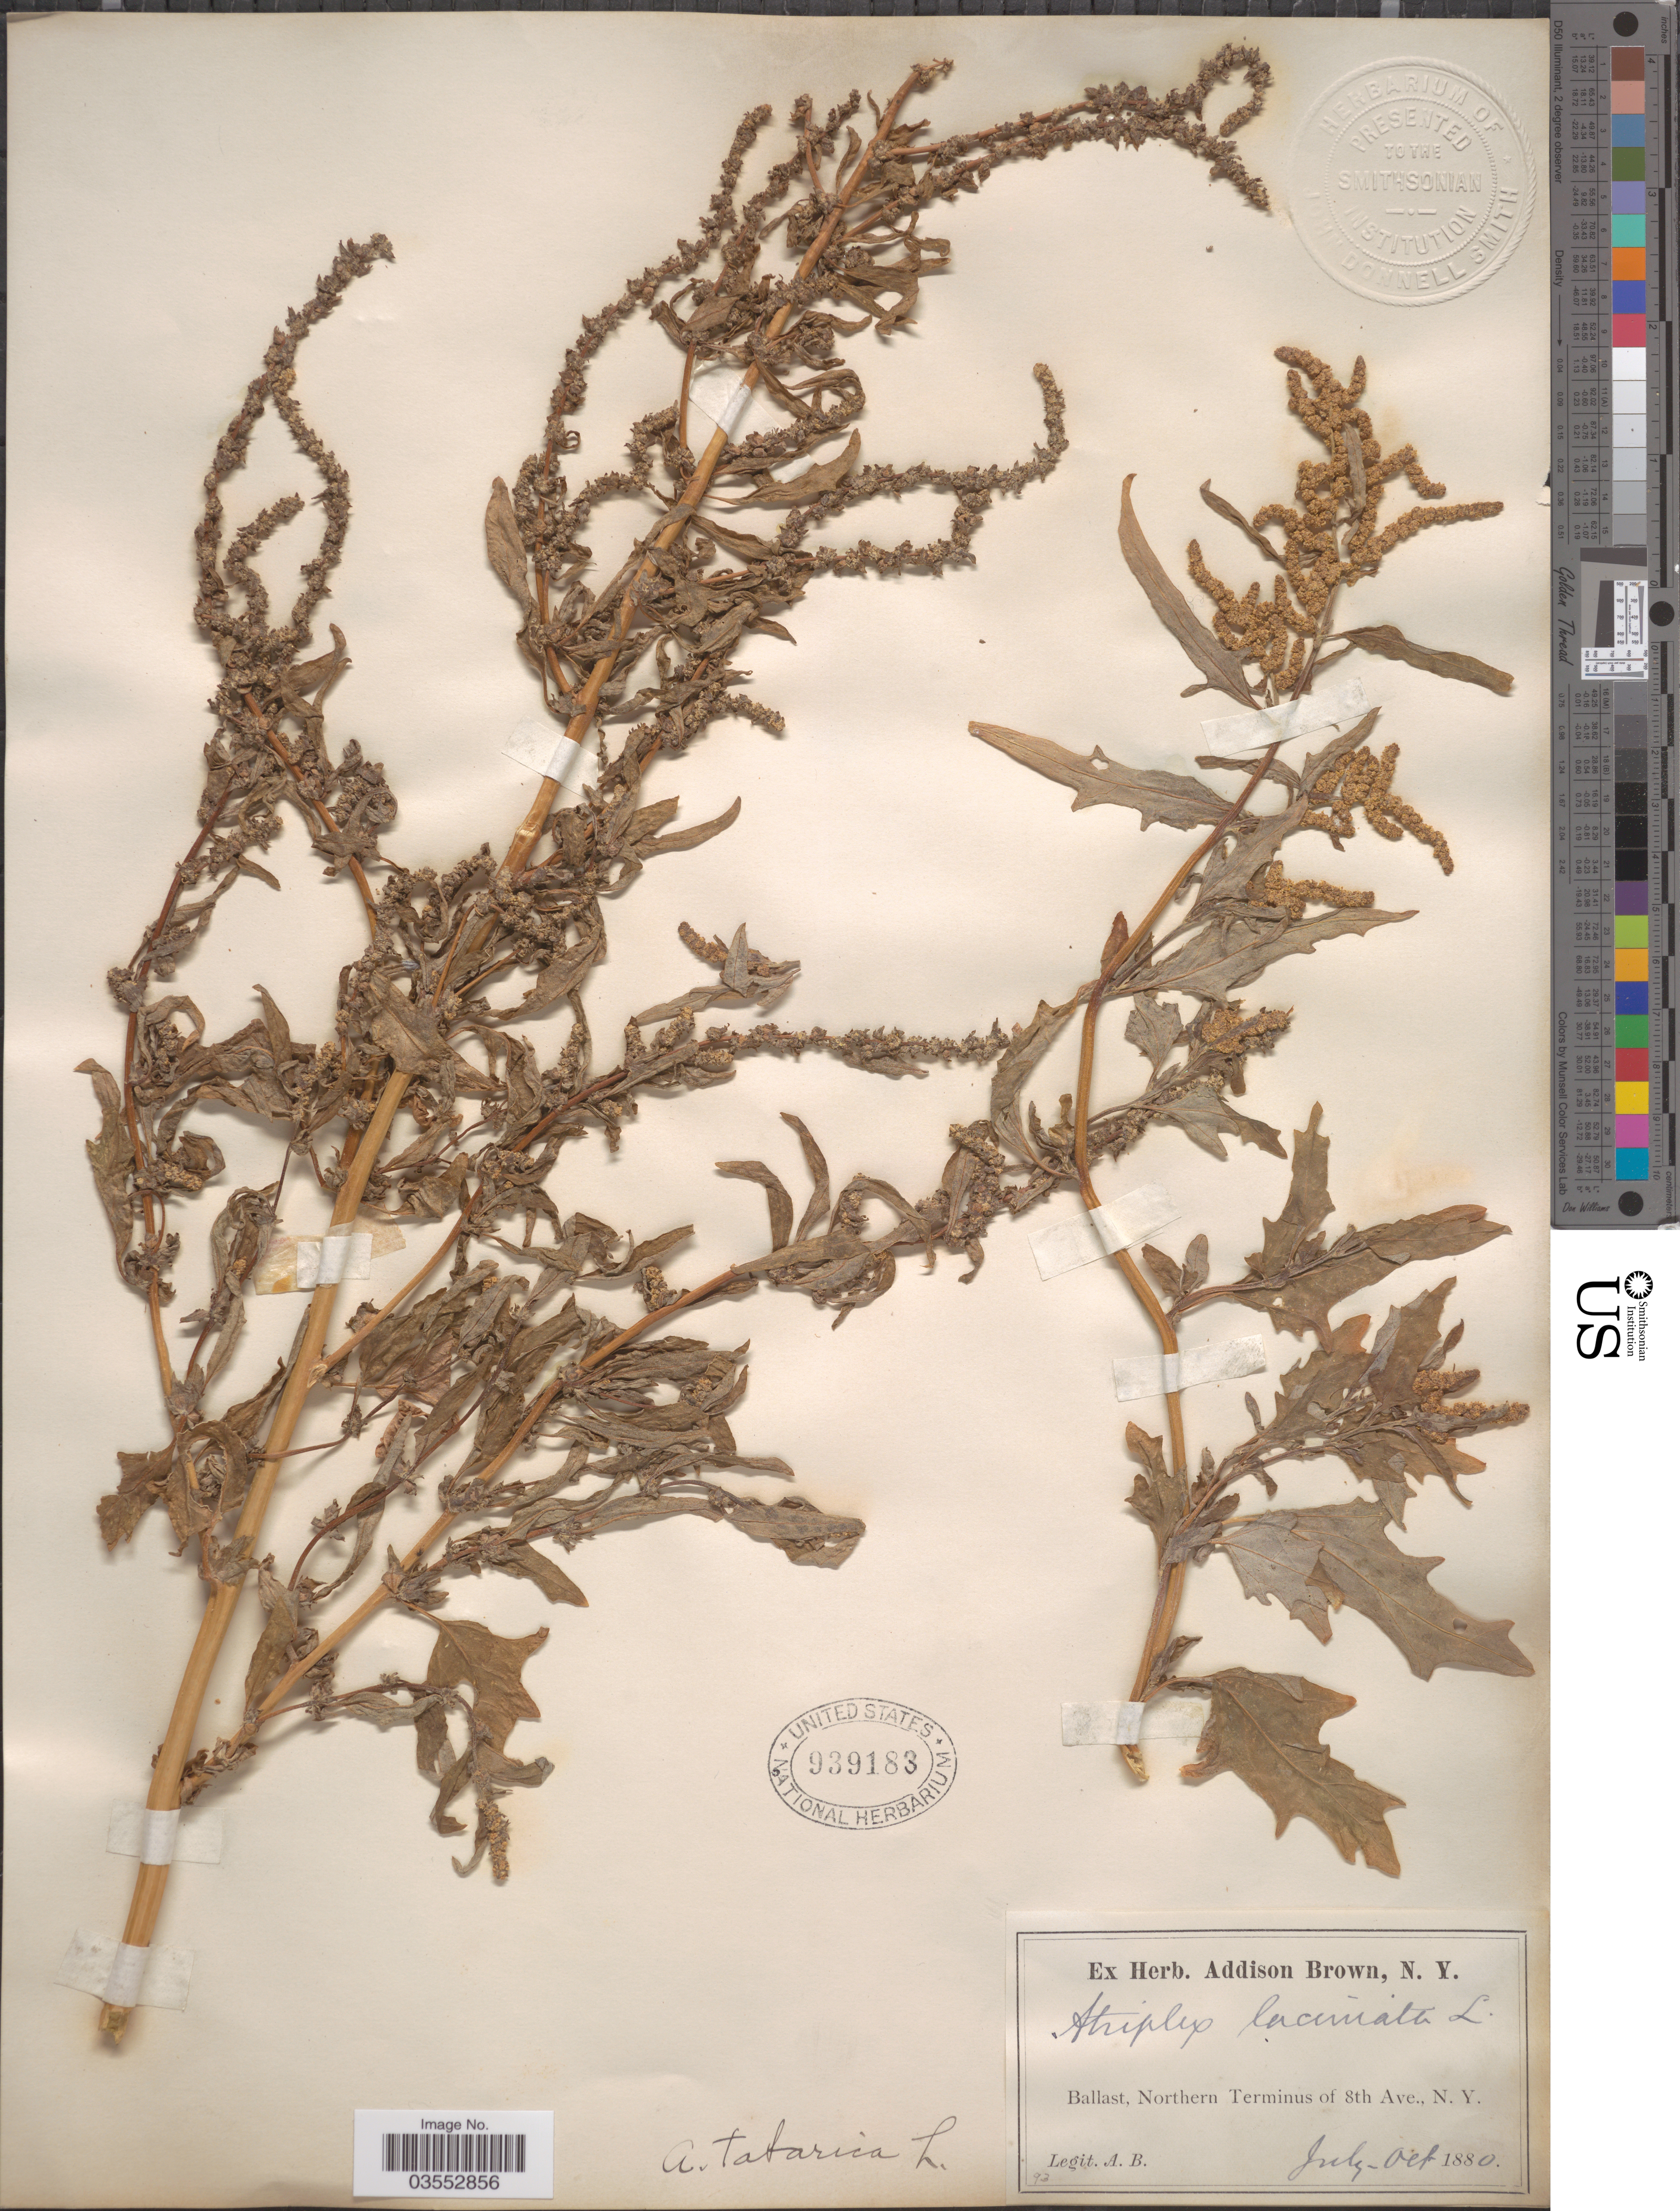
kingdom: Plantae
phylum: Tracheophyta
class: Magnoliopsida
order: Caryophyllales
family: Amaranthaceae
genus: Atriplex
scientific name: Atriplex tatarica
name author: L.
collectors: A. Brown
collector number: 93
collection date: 1880-07/1880-10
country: United States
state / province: New York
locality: Ballast, Northern Terminus of 8th Ave.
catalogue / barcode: US 939183